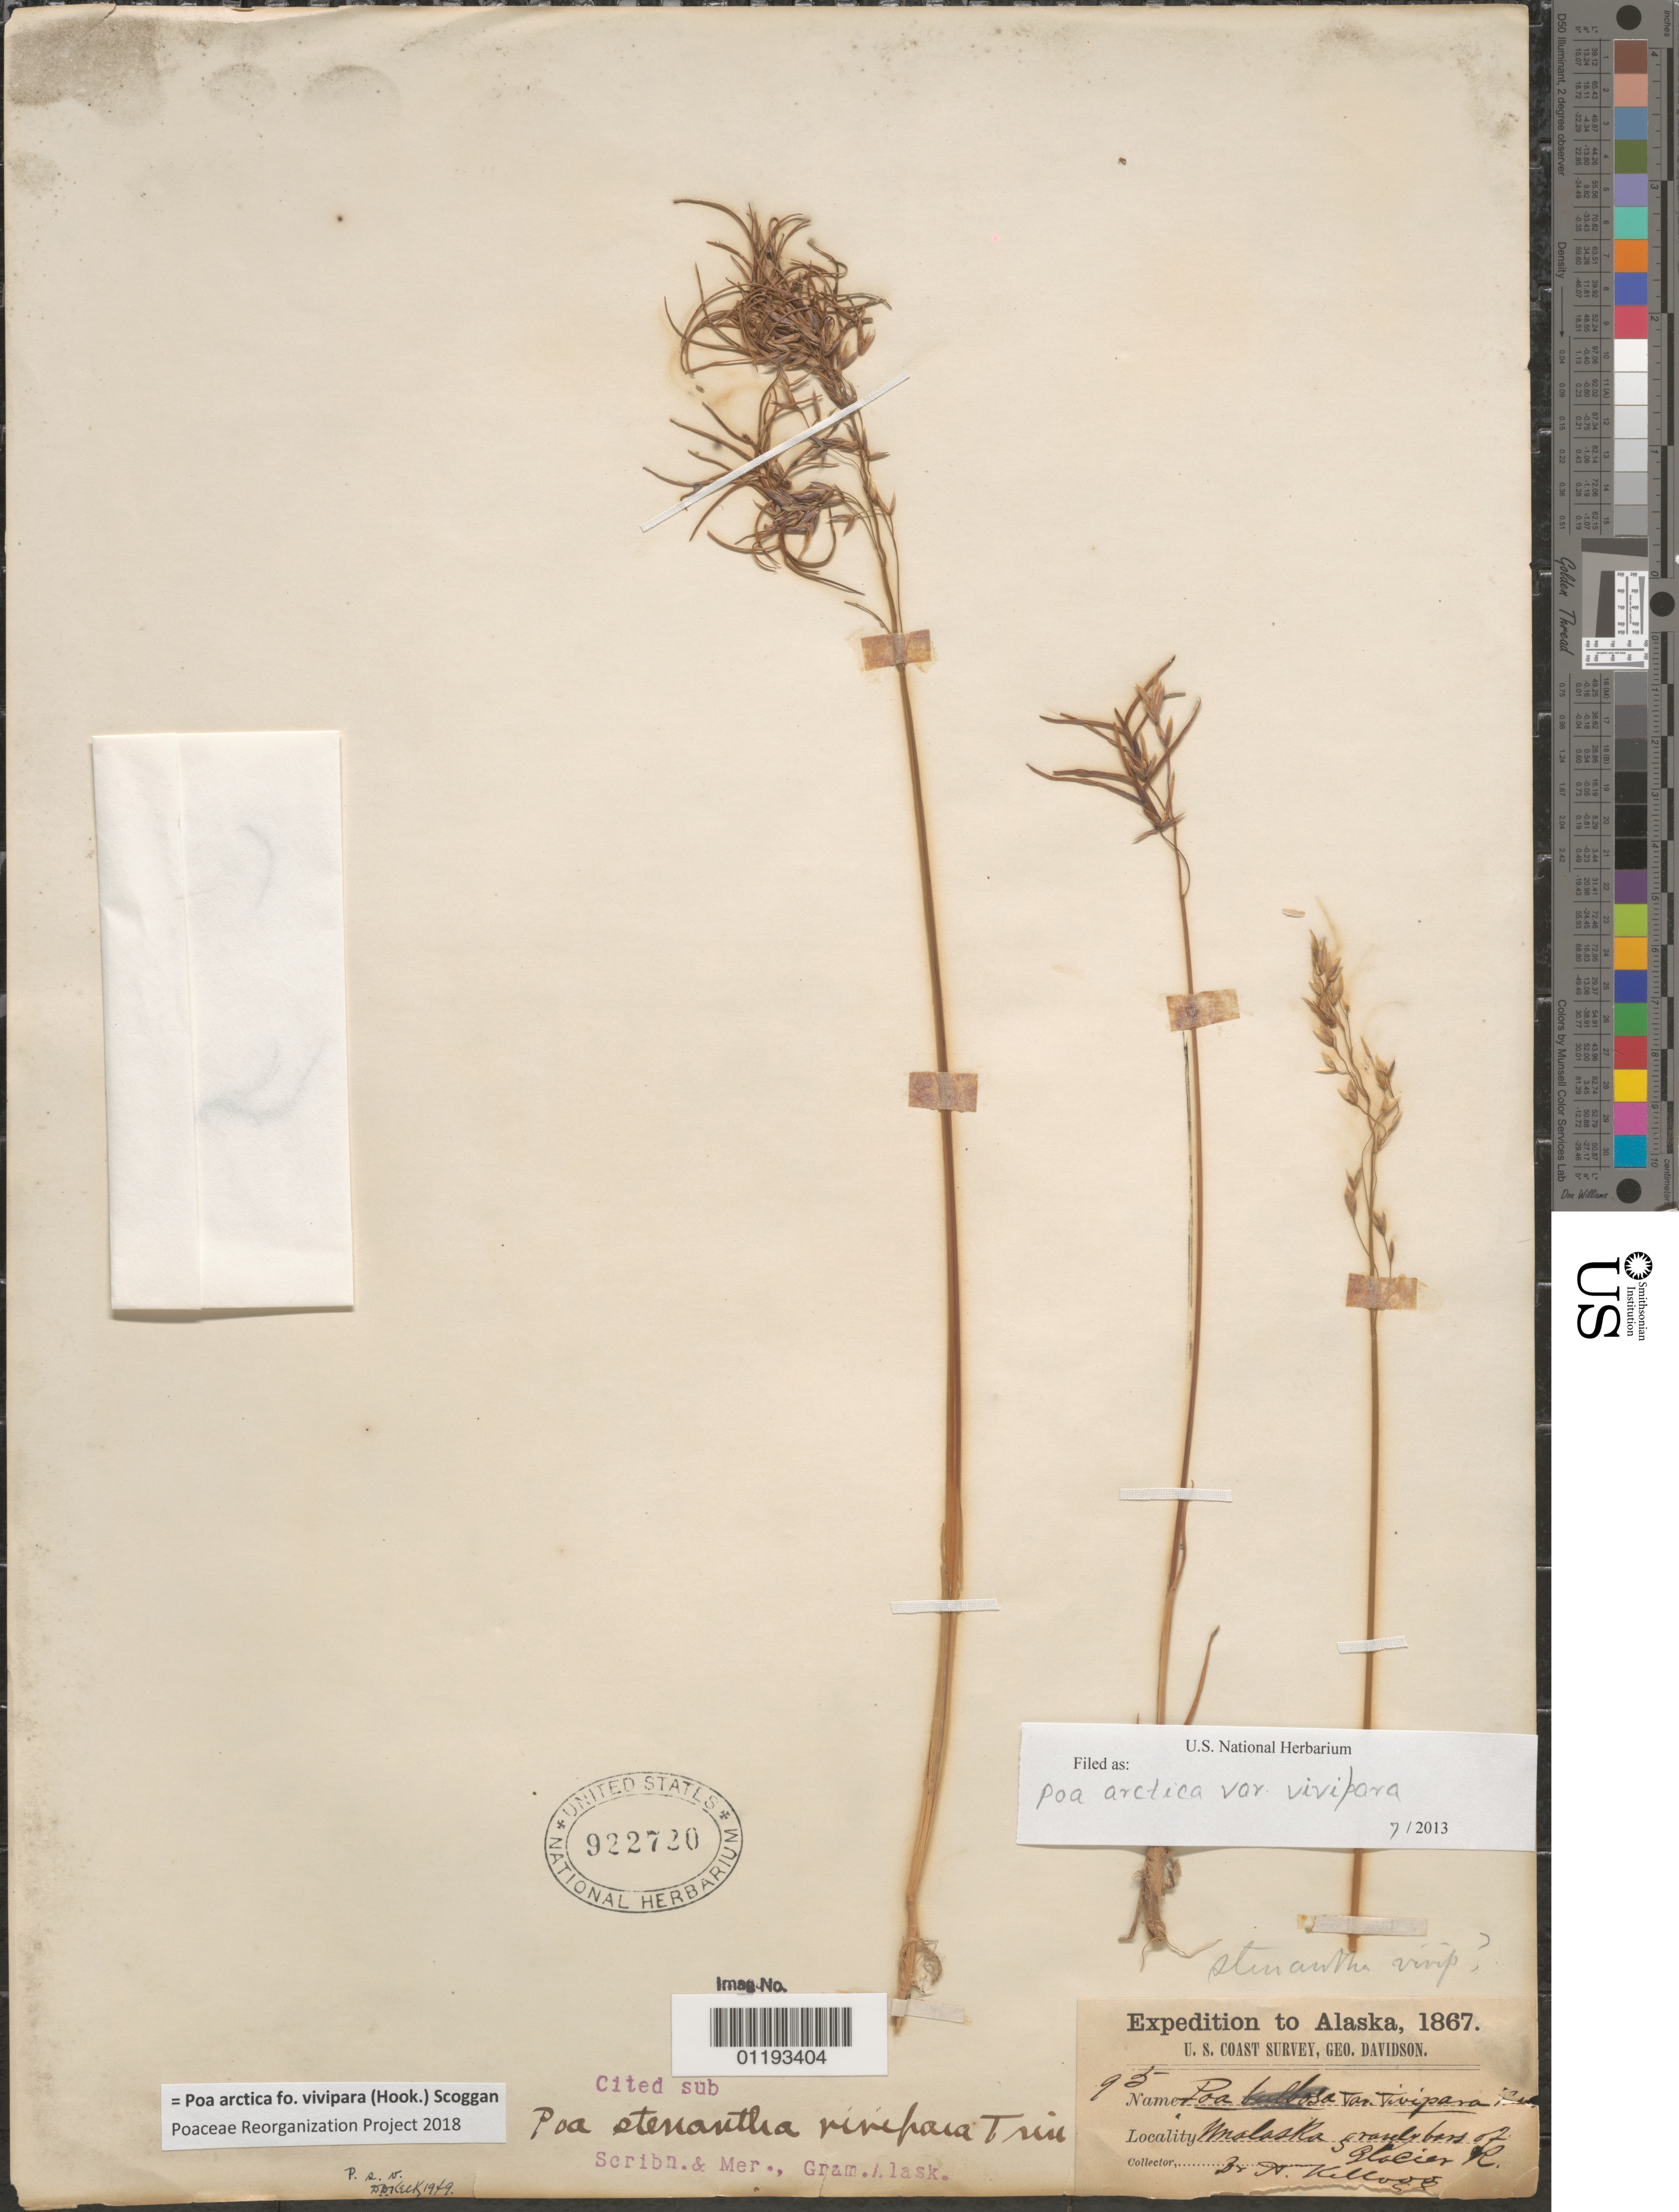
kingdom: Plantae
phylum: Tracheophyta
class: Liliopsida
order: Poales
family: Poaceae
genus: Poa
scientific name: Poa arctica f. vivipara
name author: (Hook.) Scoggan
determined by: Poaceae Reorganization Project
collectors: A. Kellogg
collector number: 95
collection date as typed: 1867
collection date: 1867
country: United States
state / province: Alaska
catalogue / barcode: US 922720